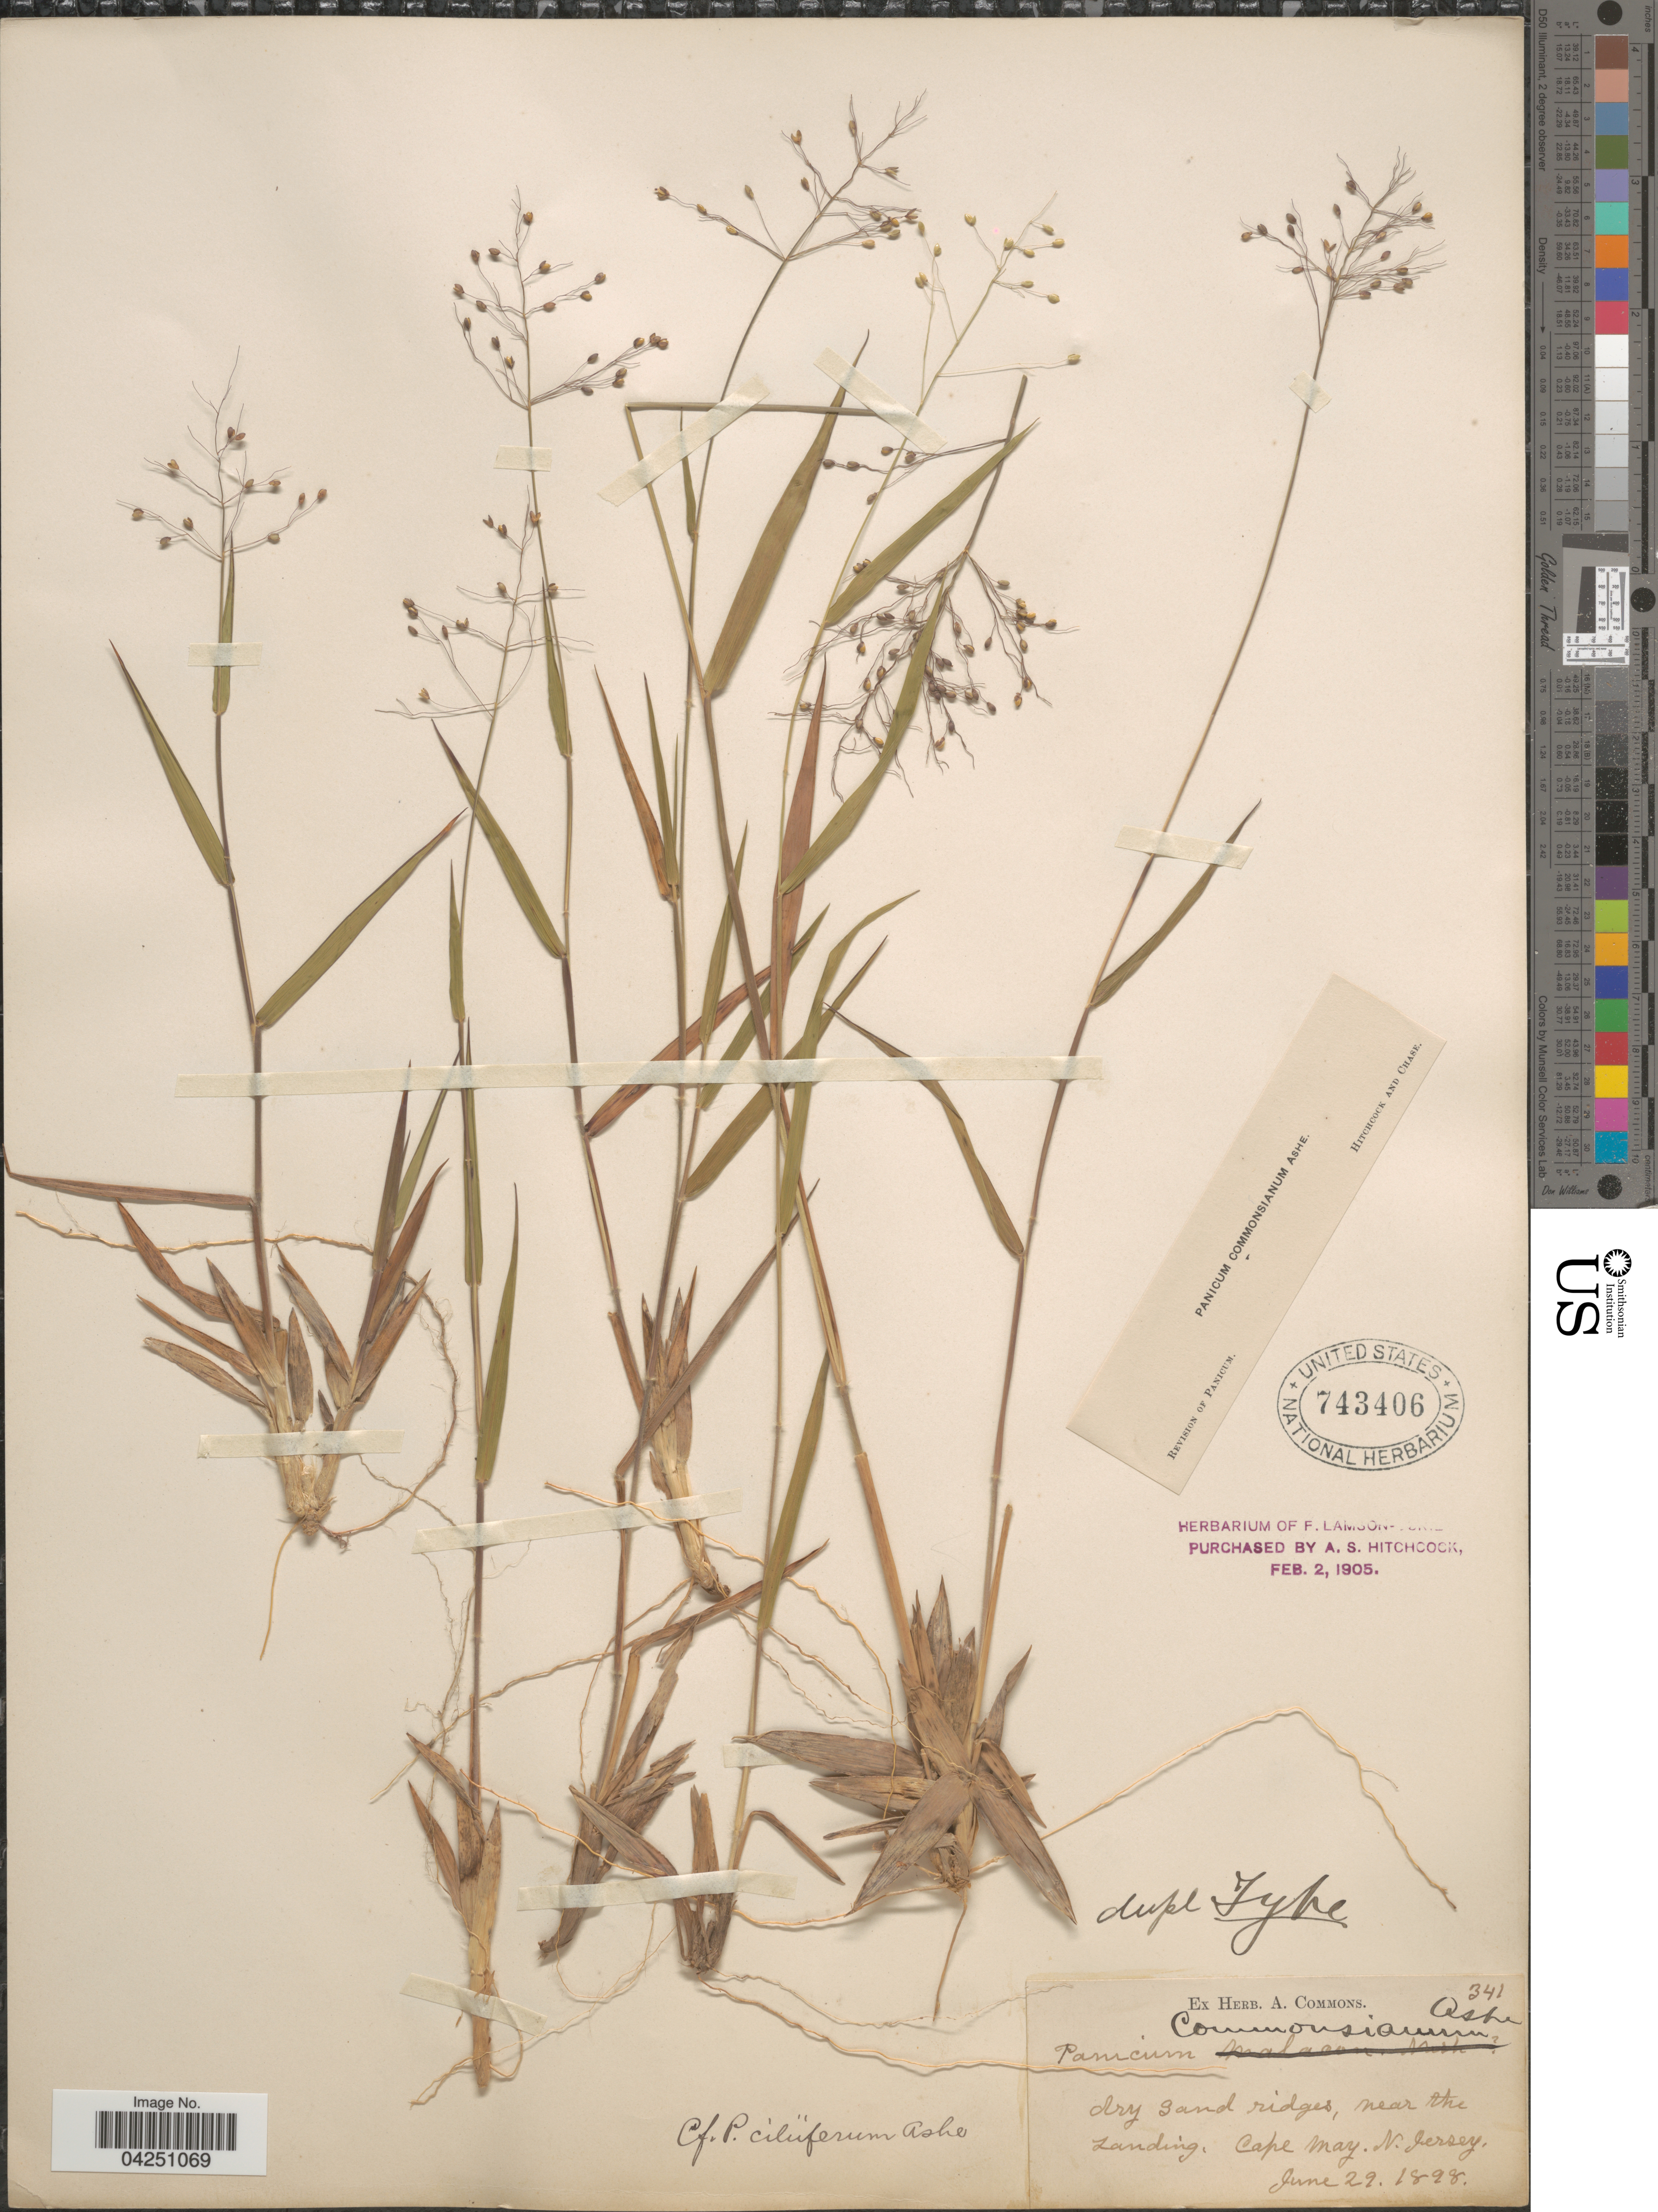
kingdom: Plantae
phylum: Tracheophyta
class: Liliopsida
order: Poales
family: Poaceae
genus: Dichanthelium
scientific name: Dichanthelium acuminatum var. acuminatum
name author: (Sw.) Gould & C.A. Clark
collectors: ex herb. A. Commons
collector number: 341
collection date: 1898-06-29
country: United States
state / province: New Jersey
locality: Near the Landing, Cape May.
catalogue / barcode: US 743406